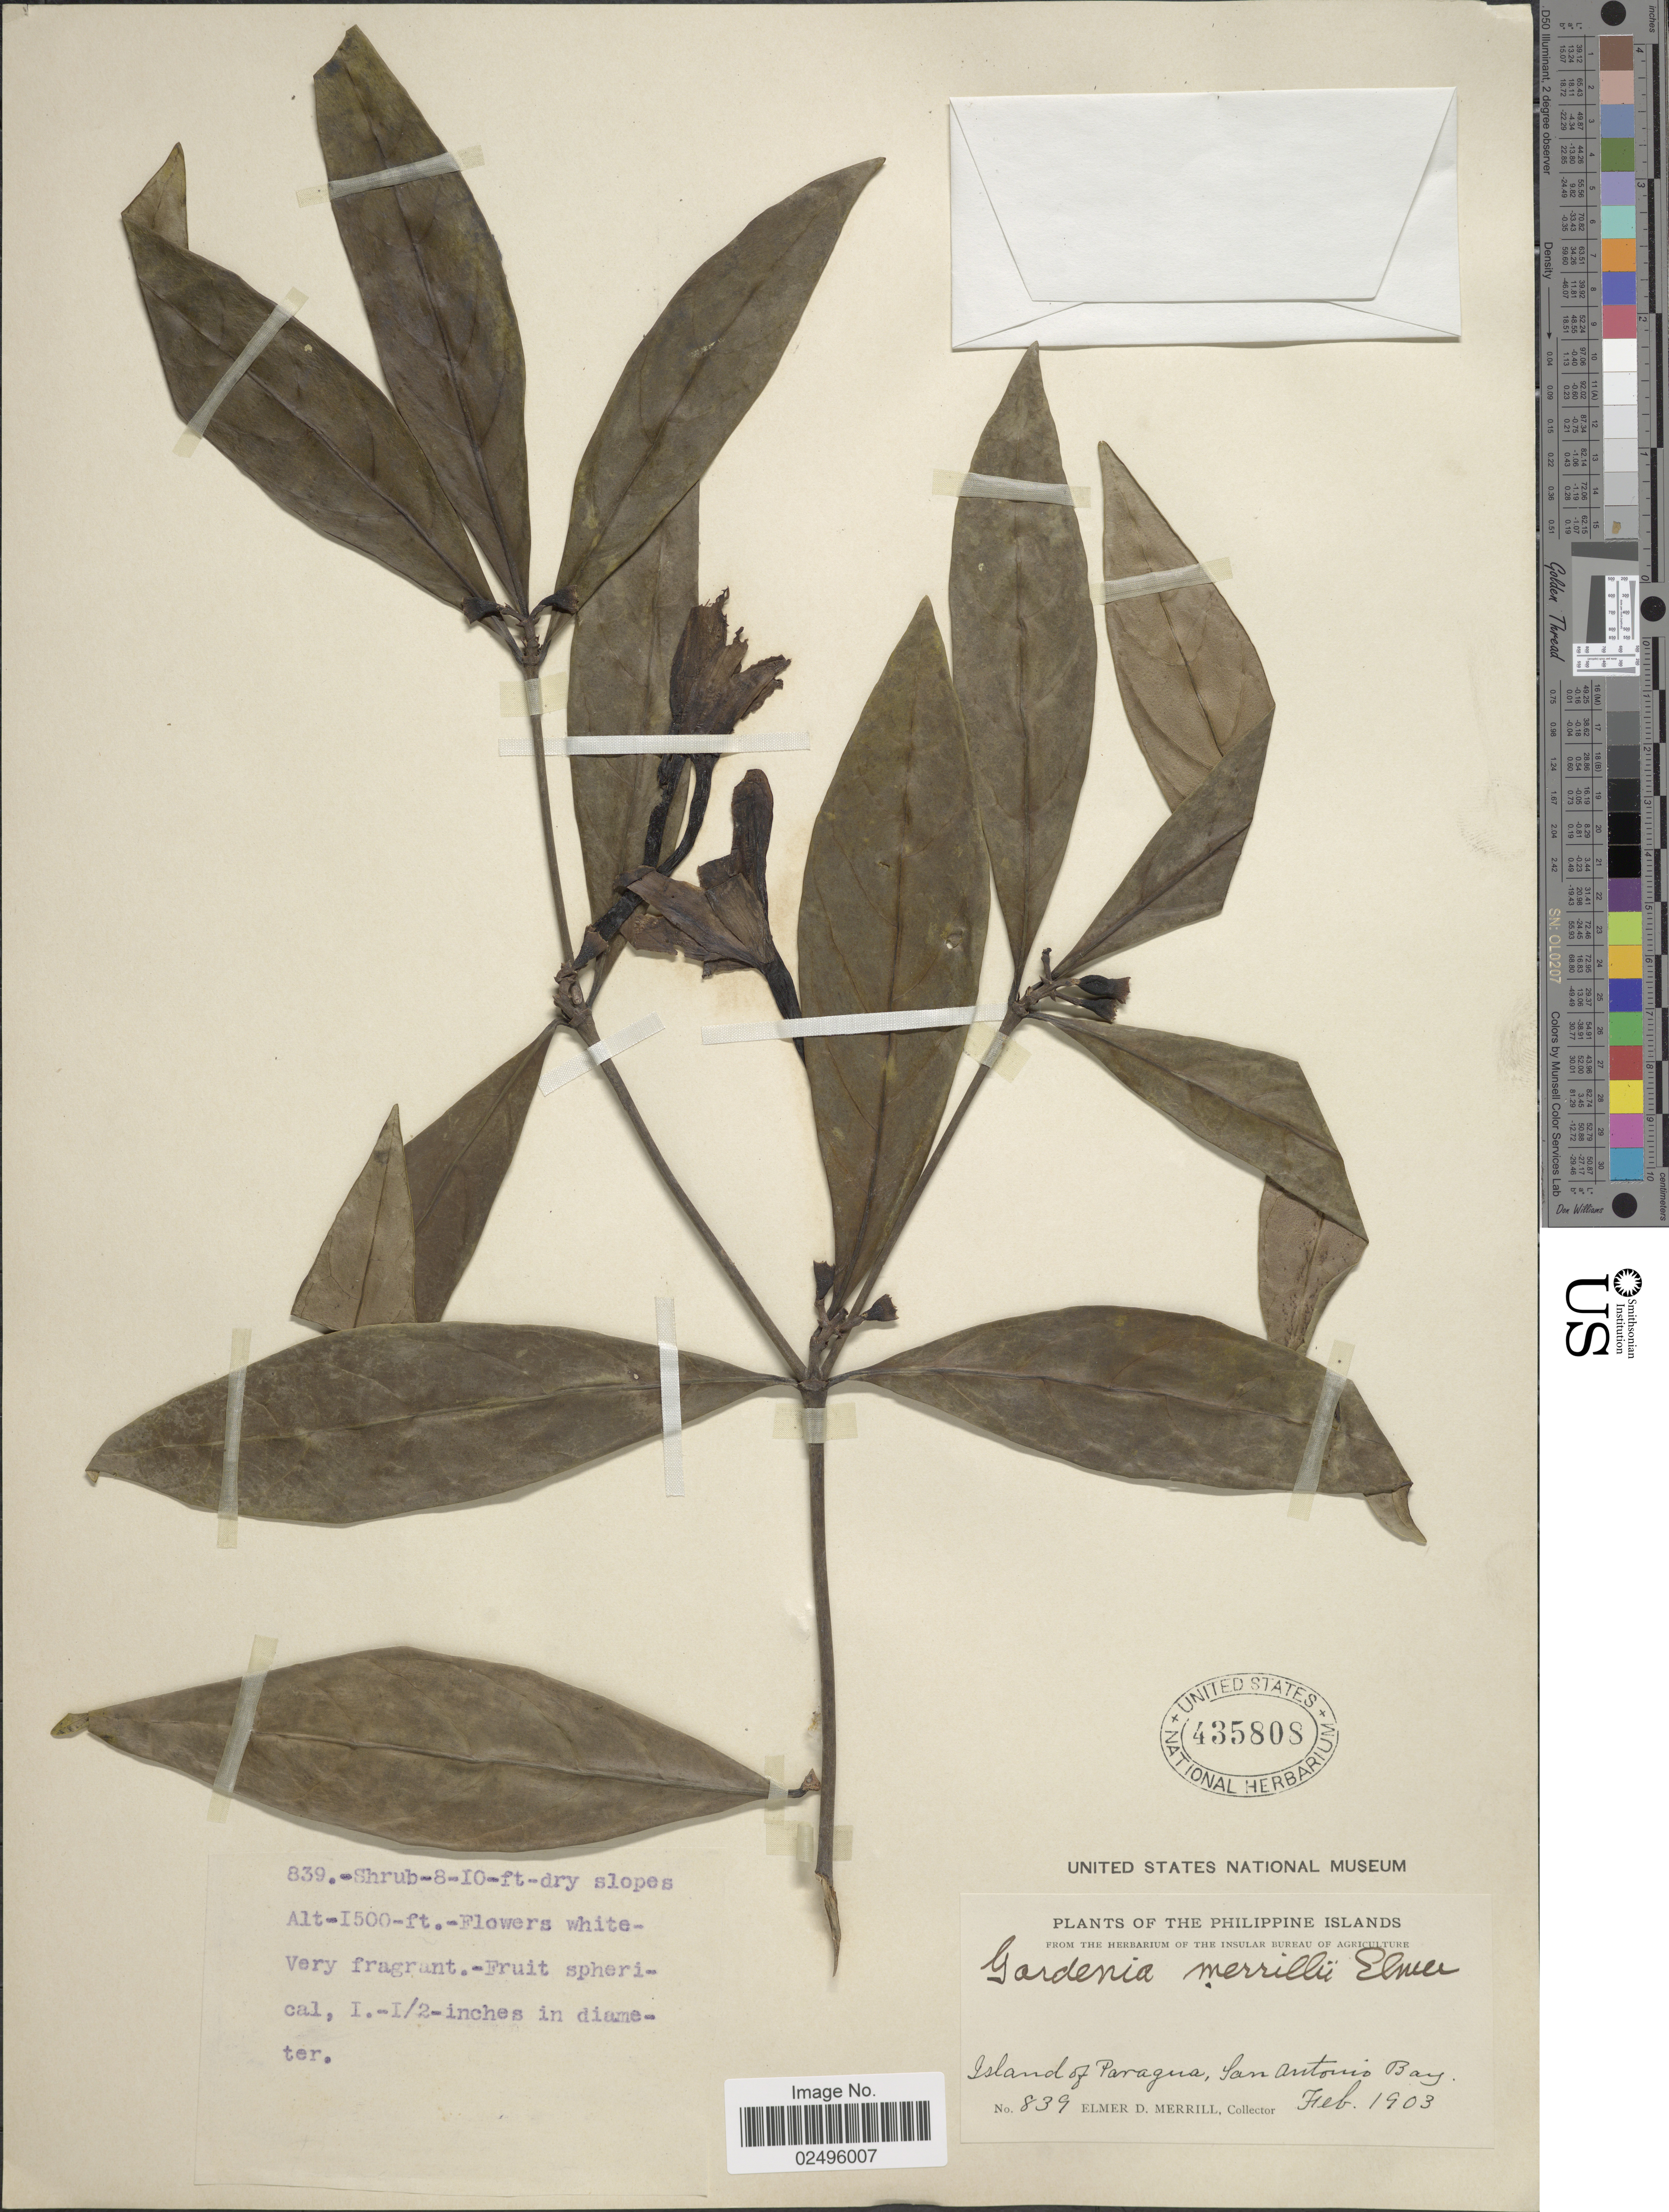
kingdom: Plantae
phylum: Tracheophyta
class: Magnoliopsida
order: Gentianales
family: Rubiaceae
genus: Rothmannia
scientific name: Rothmannia merrillii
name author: (Elmer) J.T. Pereira & Ridsdale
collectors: E. D. Merrill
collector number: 839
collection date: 1903-02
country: Philippines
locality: The Philippine Islands, Island of Paragua, San Antonio Bay, dry slopes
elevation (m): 457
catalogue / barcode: US 435808